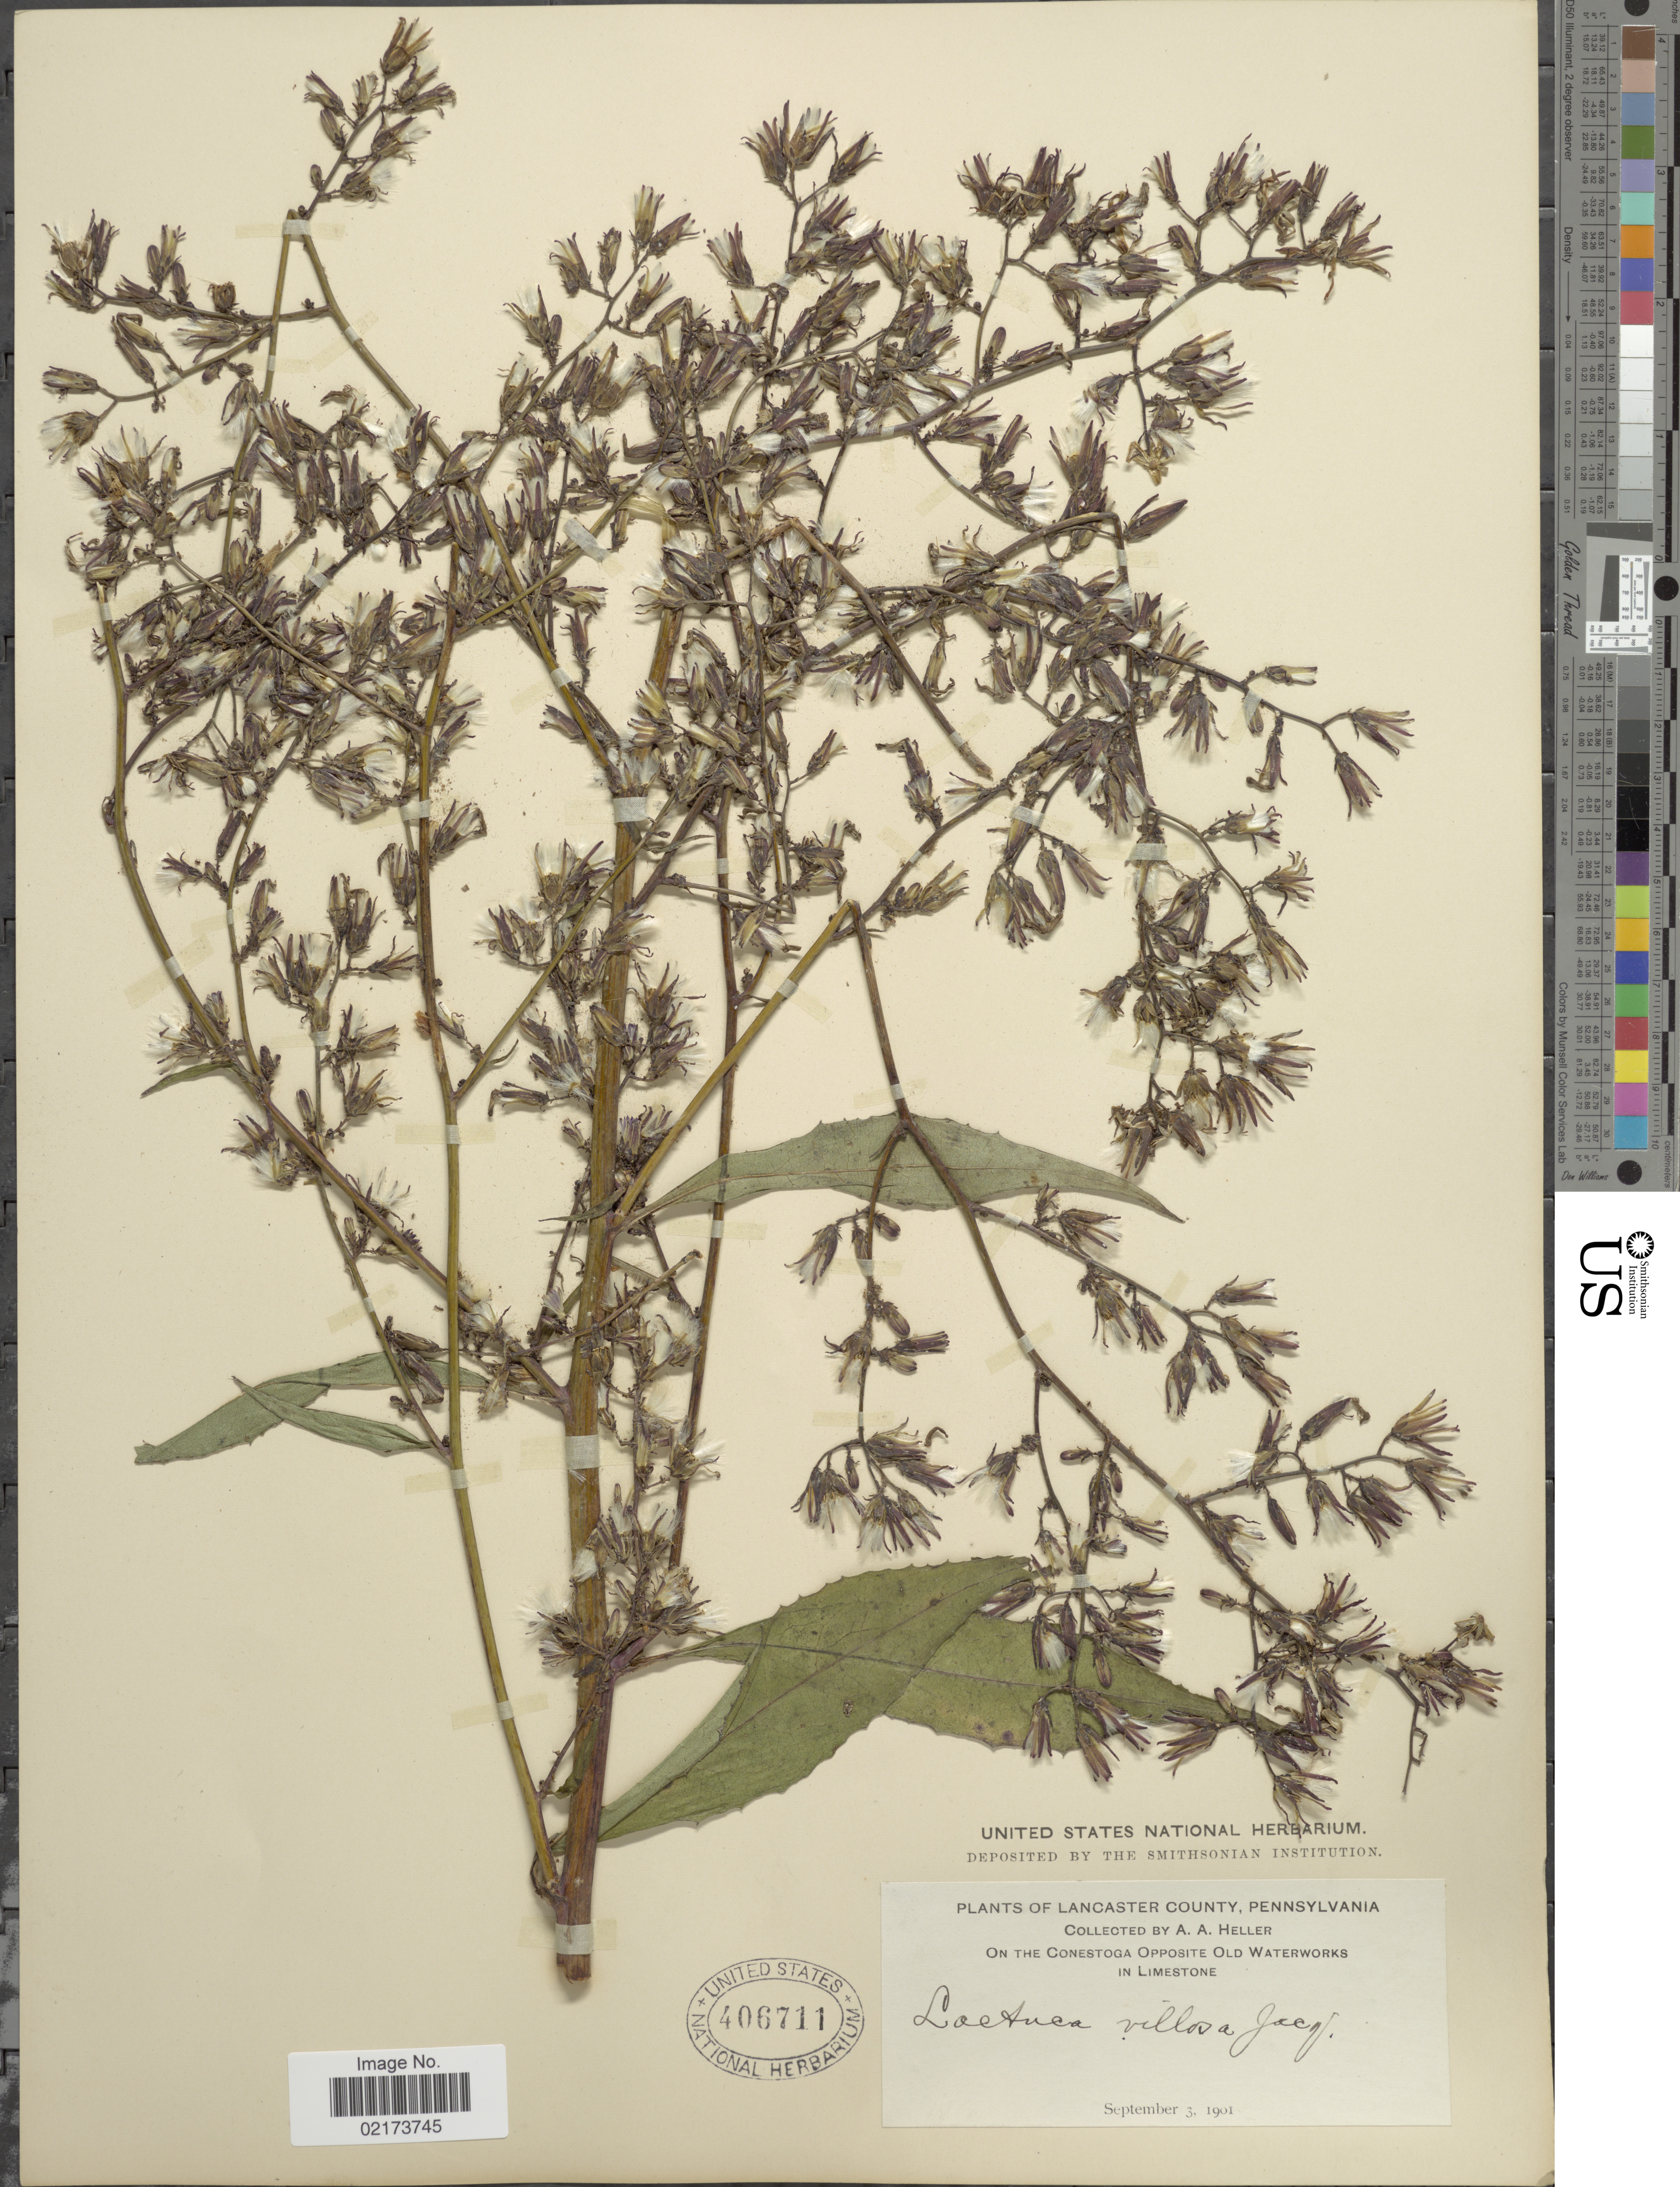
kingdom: Plantae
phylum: Tracheophyta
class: Magnoliopsida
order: Asterales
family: Asteraceae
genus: Lactuca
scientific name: Lactuca floridana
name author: (L.) Gaertn.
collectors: A. A. Heller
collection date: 1901-09-03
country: United States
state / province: Pennsylvania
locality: Lancaster County, Conestoga Opposite Old Waterworks in Limestone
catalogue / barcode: US 406711